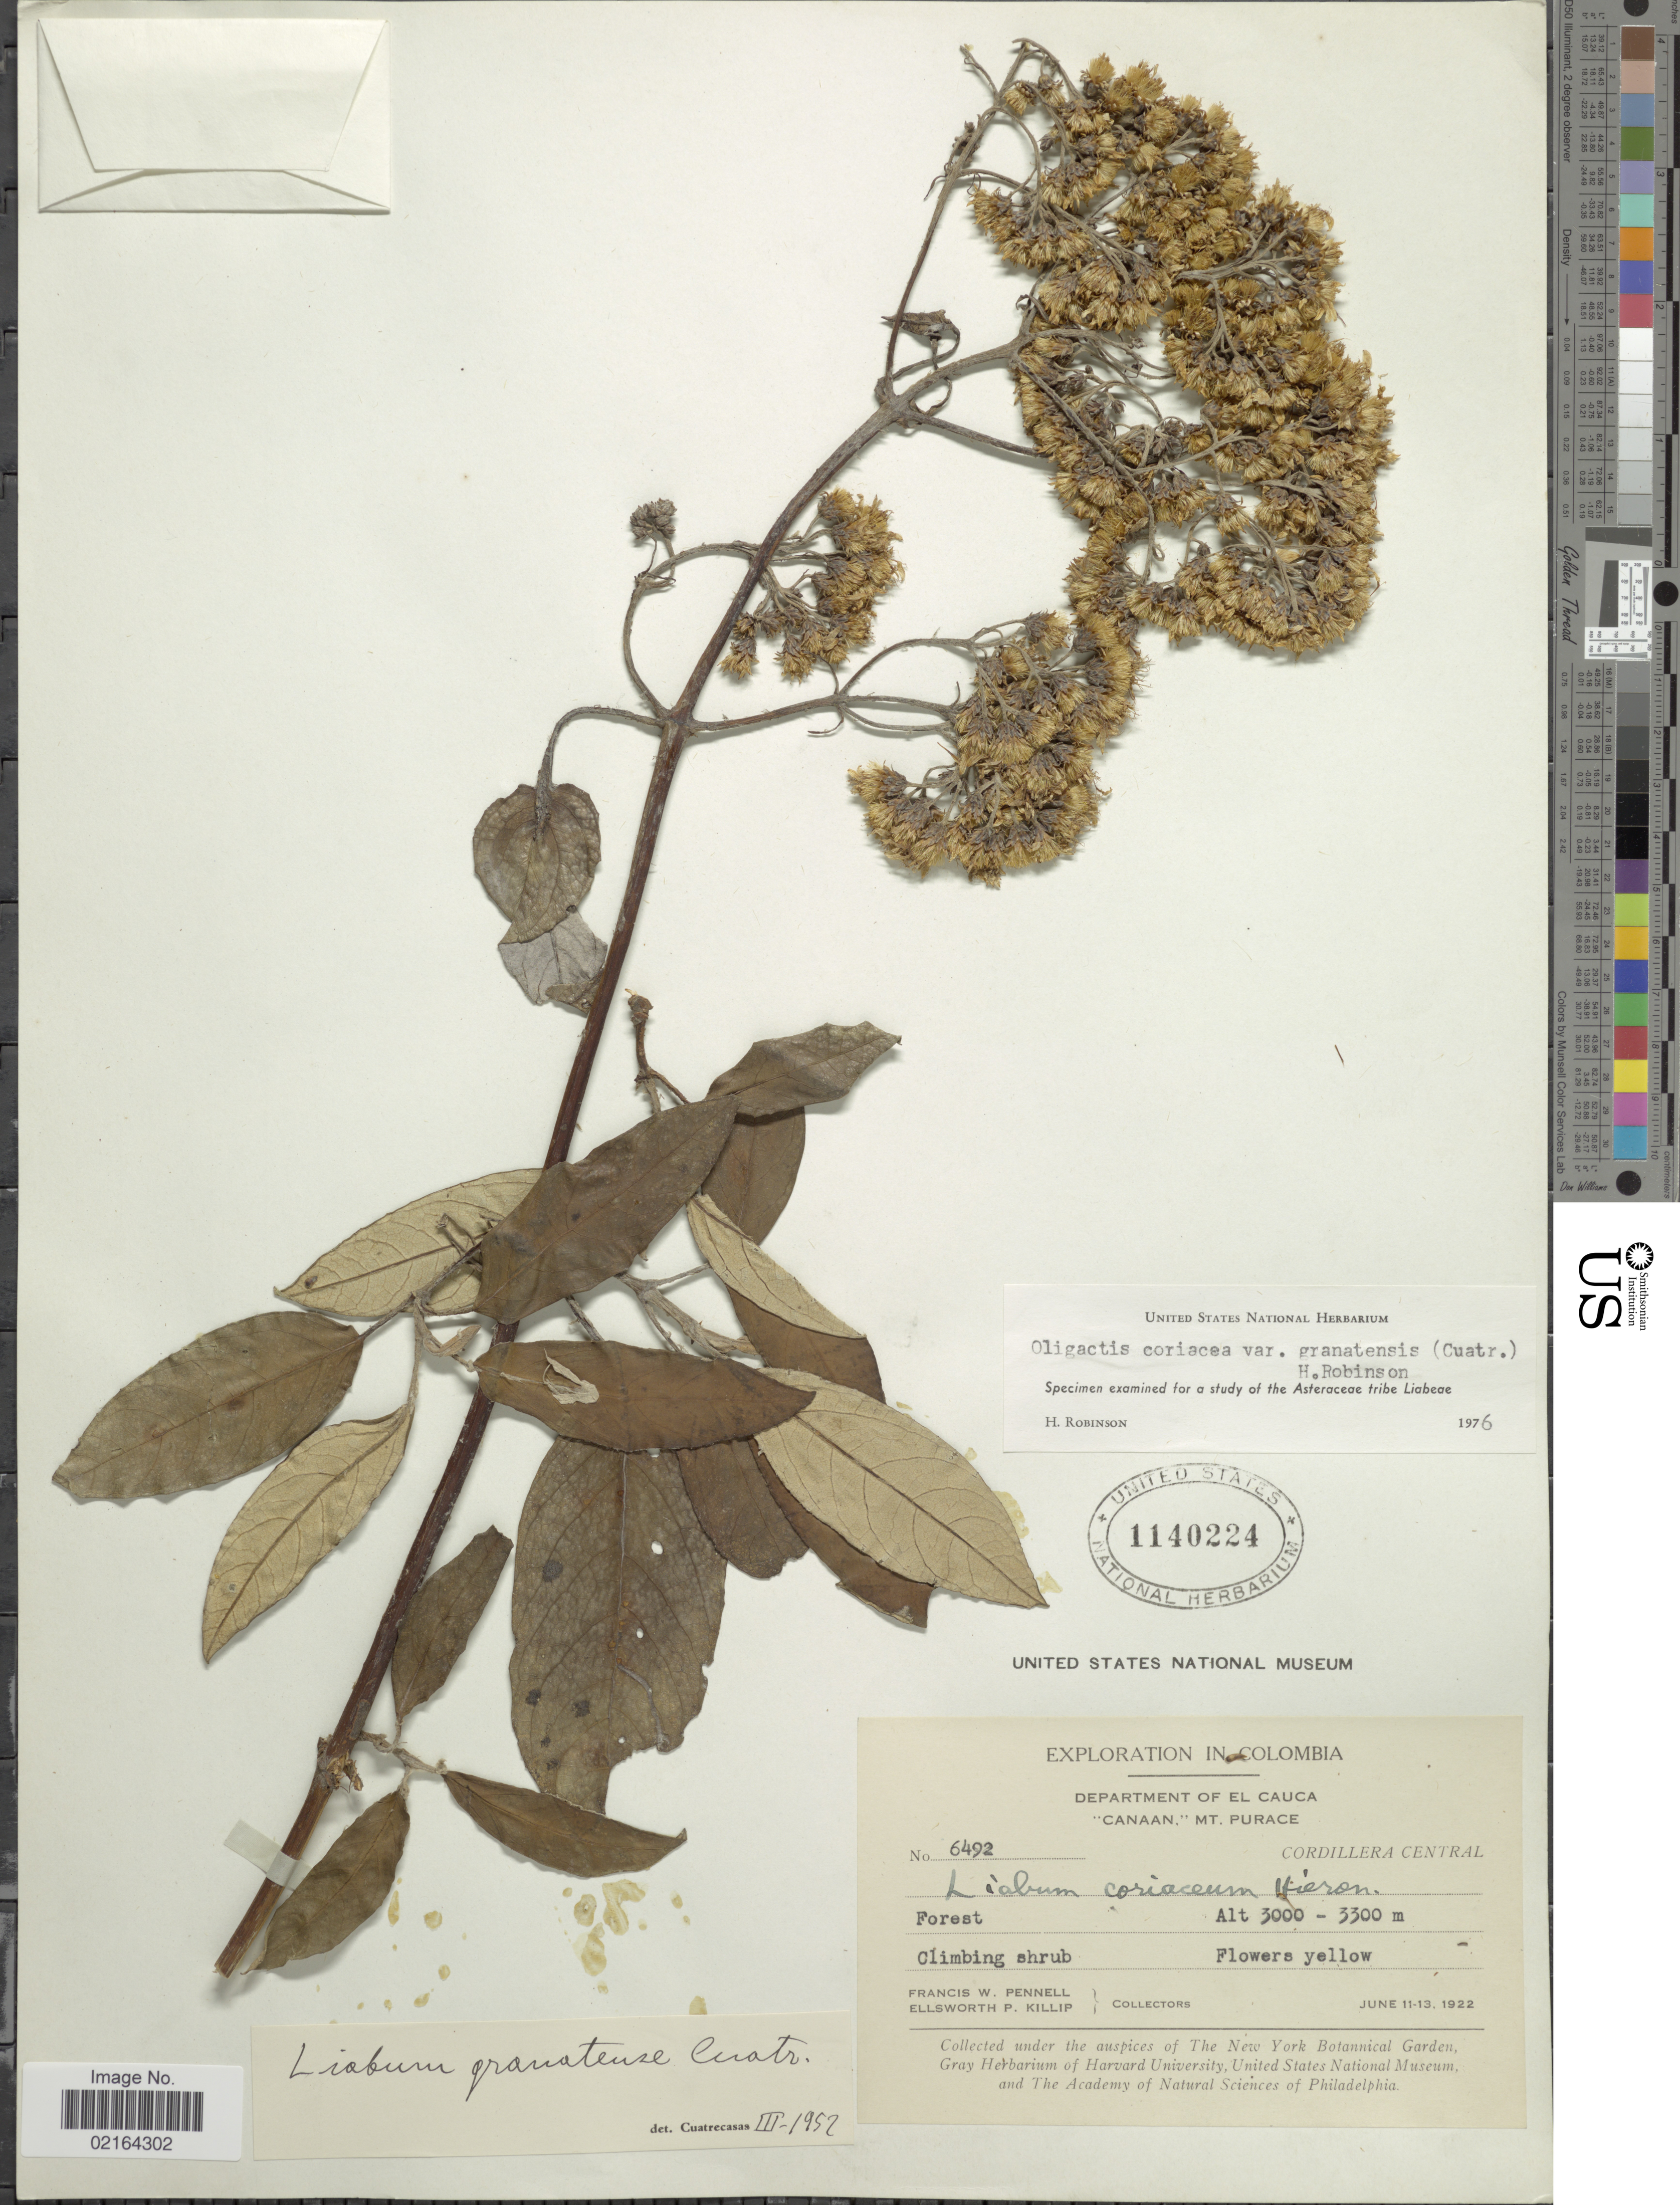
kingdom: Plantae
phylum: Tracheophyta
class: Magnoliopsida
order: Asterales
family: Asteraceae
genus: Sampera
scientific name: Sampera coriacea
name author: (Hieron.) V.A. Funk & H. Rob.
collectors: F. W. Pennell & E. P. Killip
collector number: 6492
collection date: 1922-06-11/1922-06-13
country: Colombia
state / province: Cauca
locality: Department of El Cauca, Canaan, Mt. Purace, Cordillera Central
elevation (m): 3000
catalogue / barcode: US 1140224